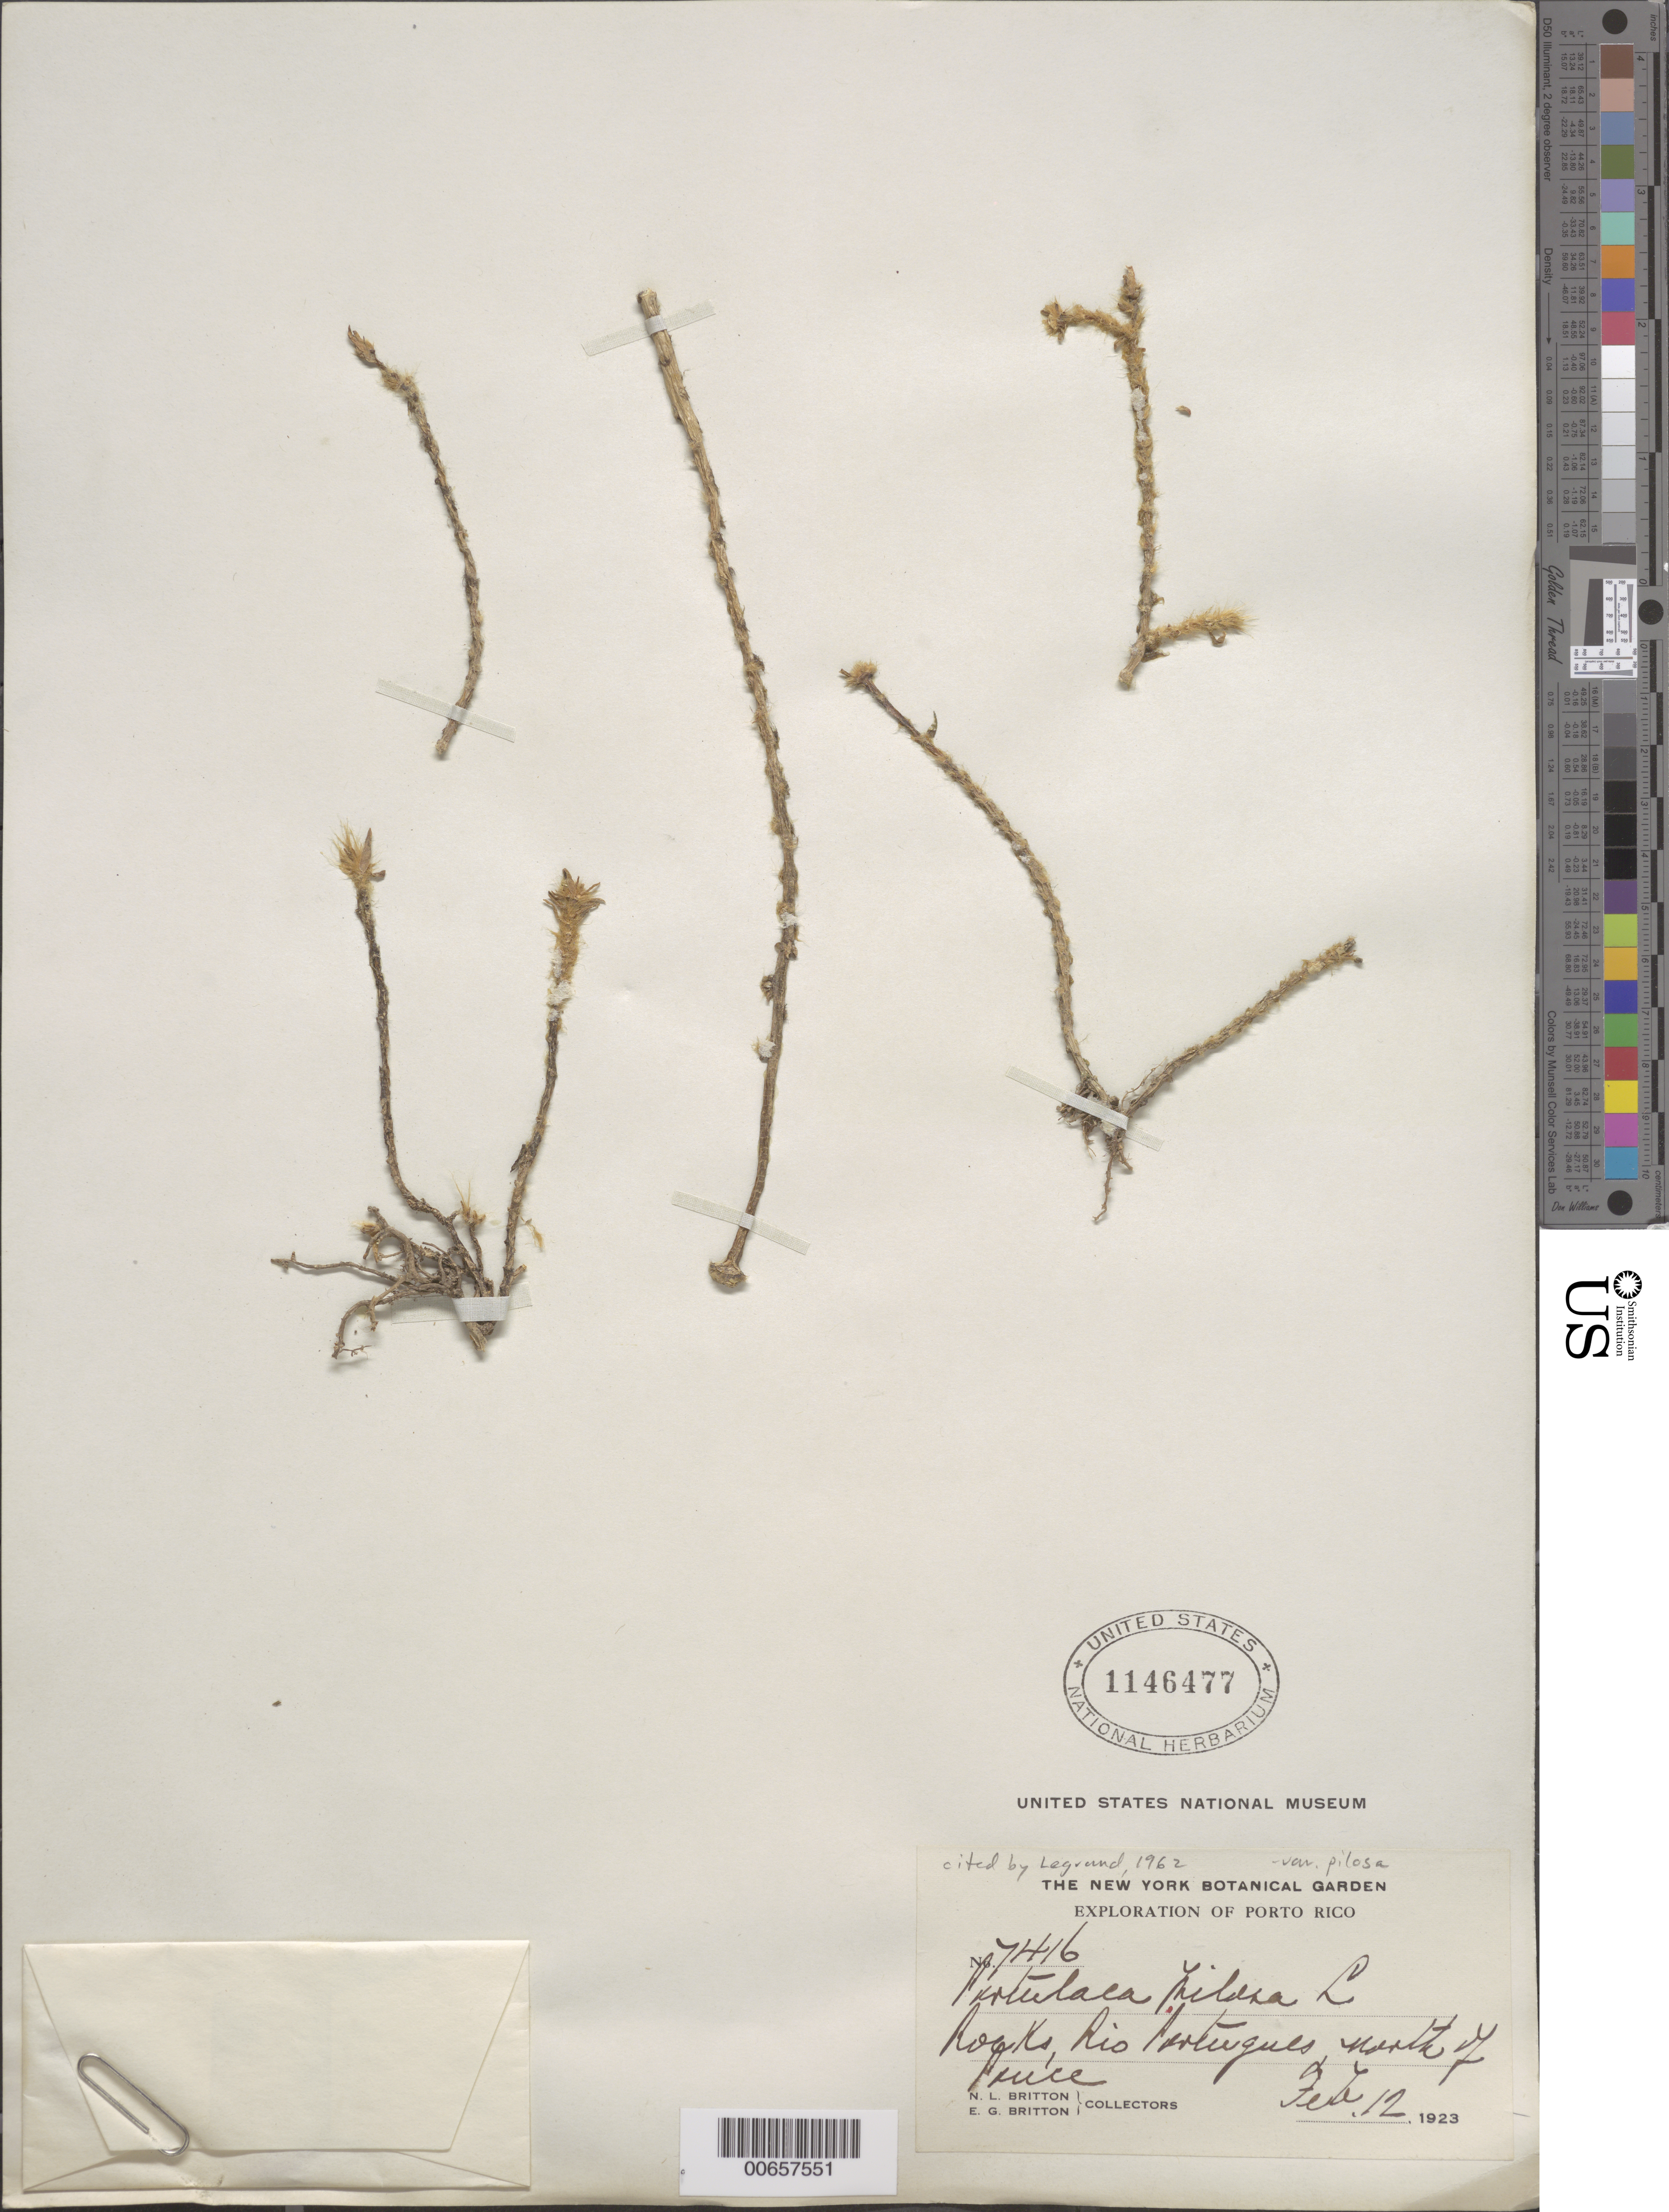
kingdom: Plantae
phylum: Tracheophyta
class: Magnoliopsida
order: Caryophyllales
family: Portulacaceae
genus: Portulaca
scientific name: Portulaca pilosa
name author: L.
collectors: N. Britton & E. G. Britton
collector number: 7416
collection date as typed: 12 Feb 1923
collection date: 1923-02-12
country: Puerto Rico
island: Greater Antilles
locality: Ponce, N of; Río Portugues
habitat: Rocks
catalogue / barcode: US 1146477